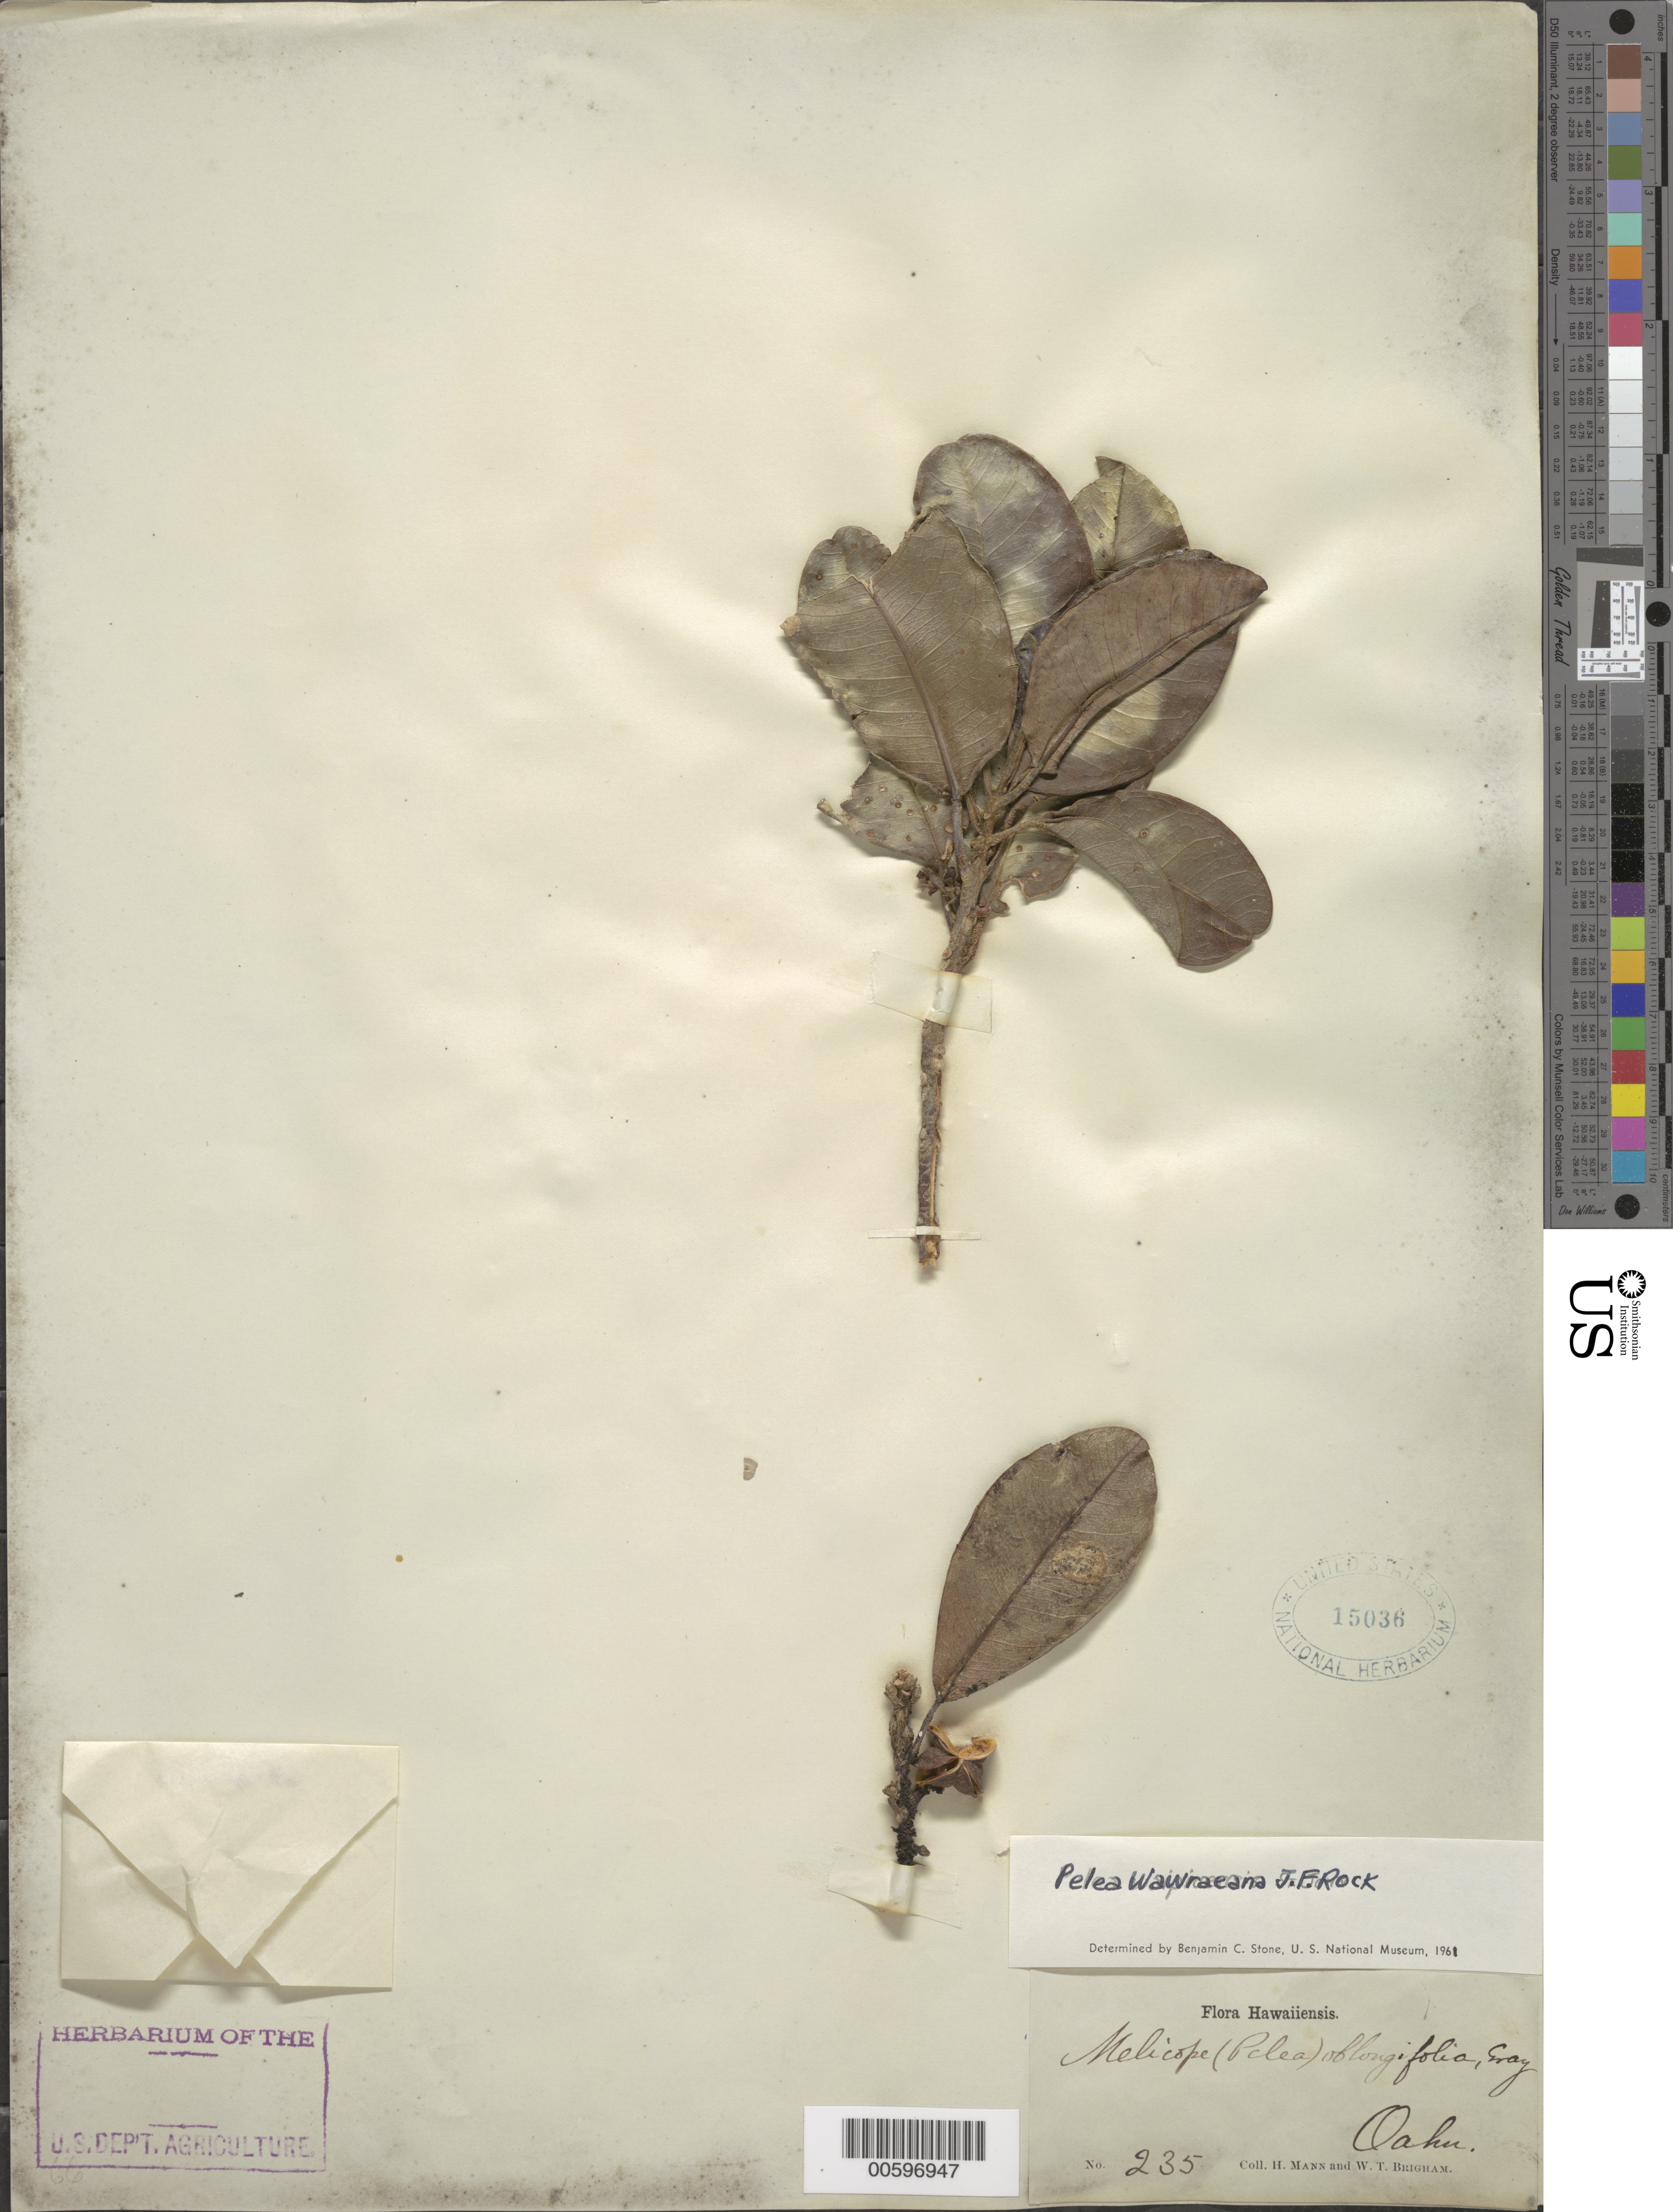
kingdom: Plantae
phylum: Tracheophyta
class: Magnoliopsida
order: Sapindales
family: Rutaceae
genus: Melicope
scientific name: Melicope wawraeana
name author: (H. Lév.) T.G. Hartley & B.C. Stone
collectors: H. Mann & W. T. Brigham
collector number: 235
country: United States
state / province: Hawaii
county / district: Honolulu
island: Oahu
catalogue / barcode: US 15036